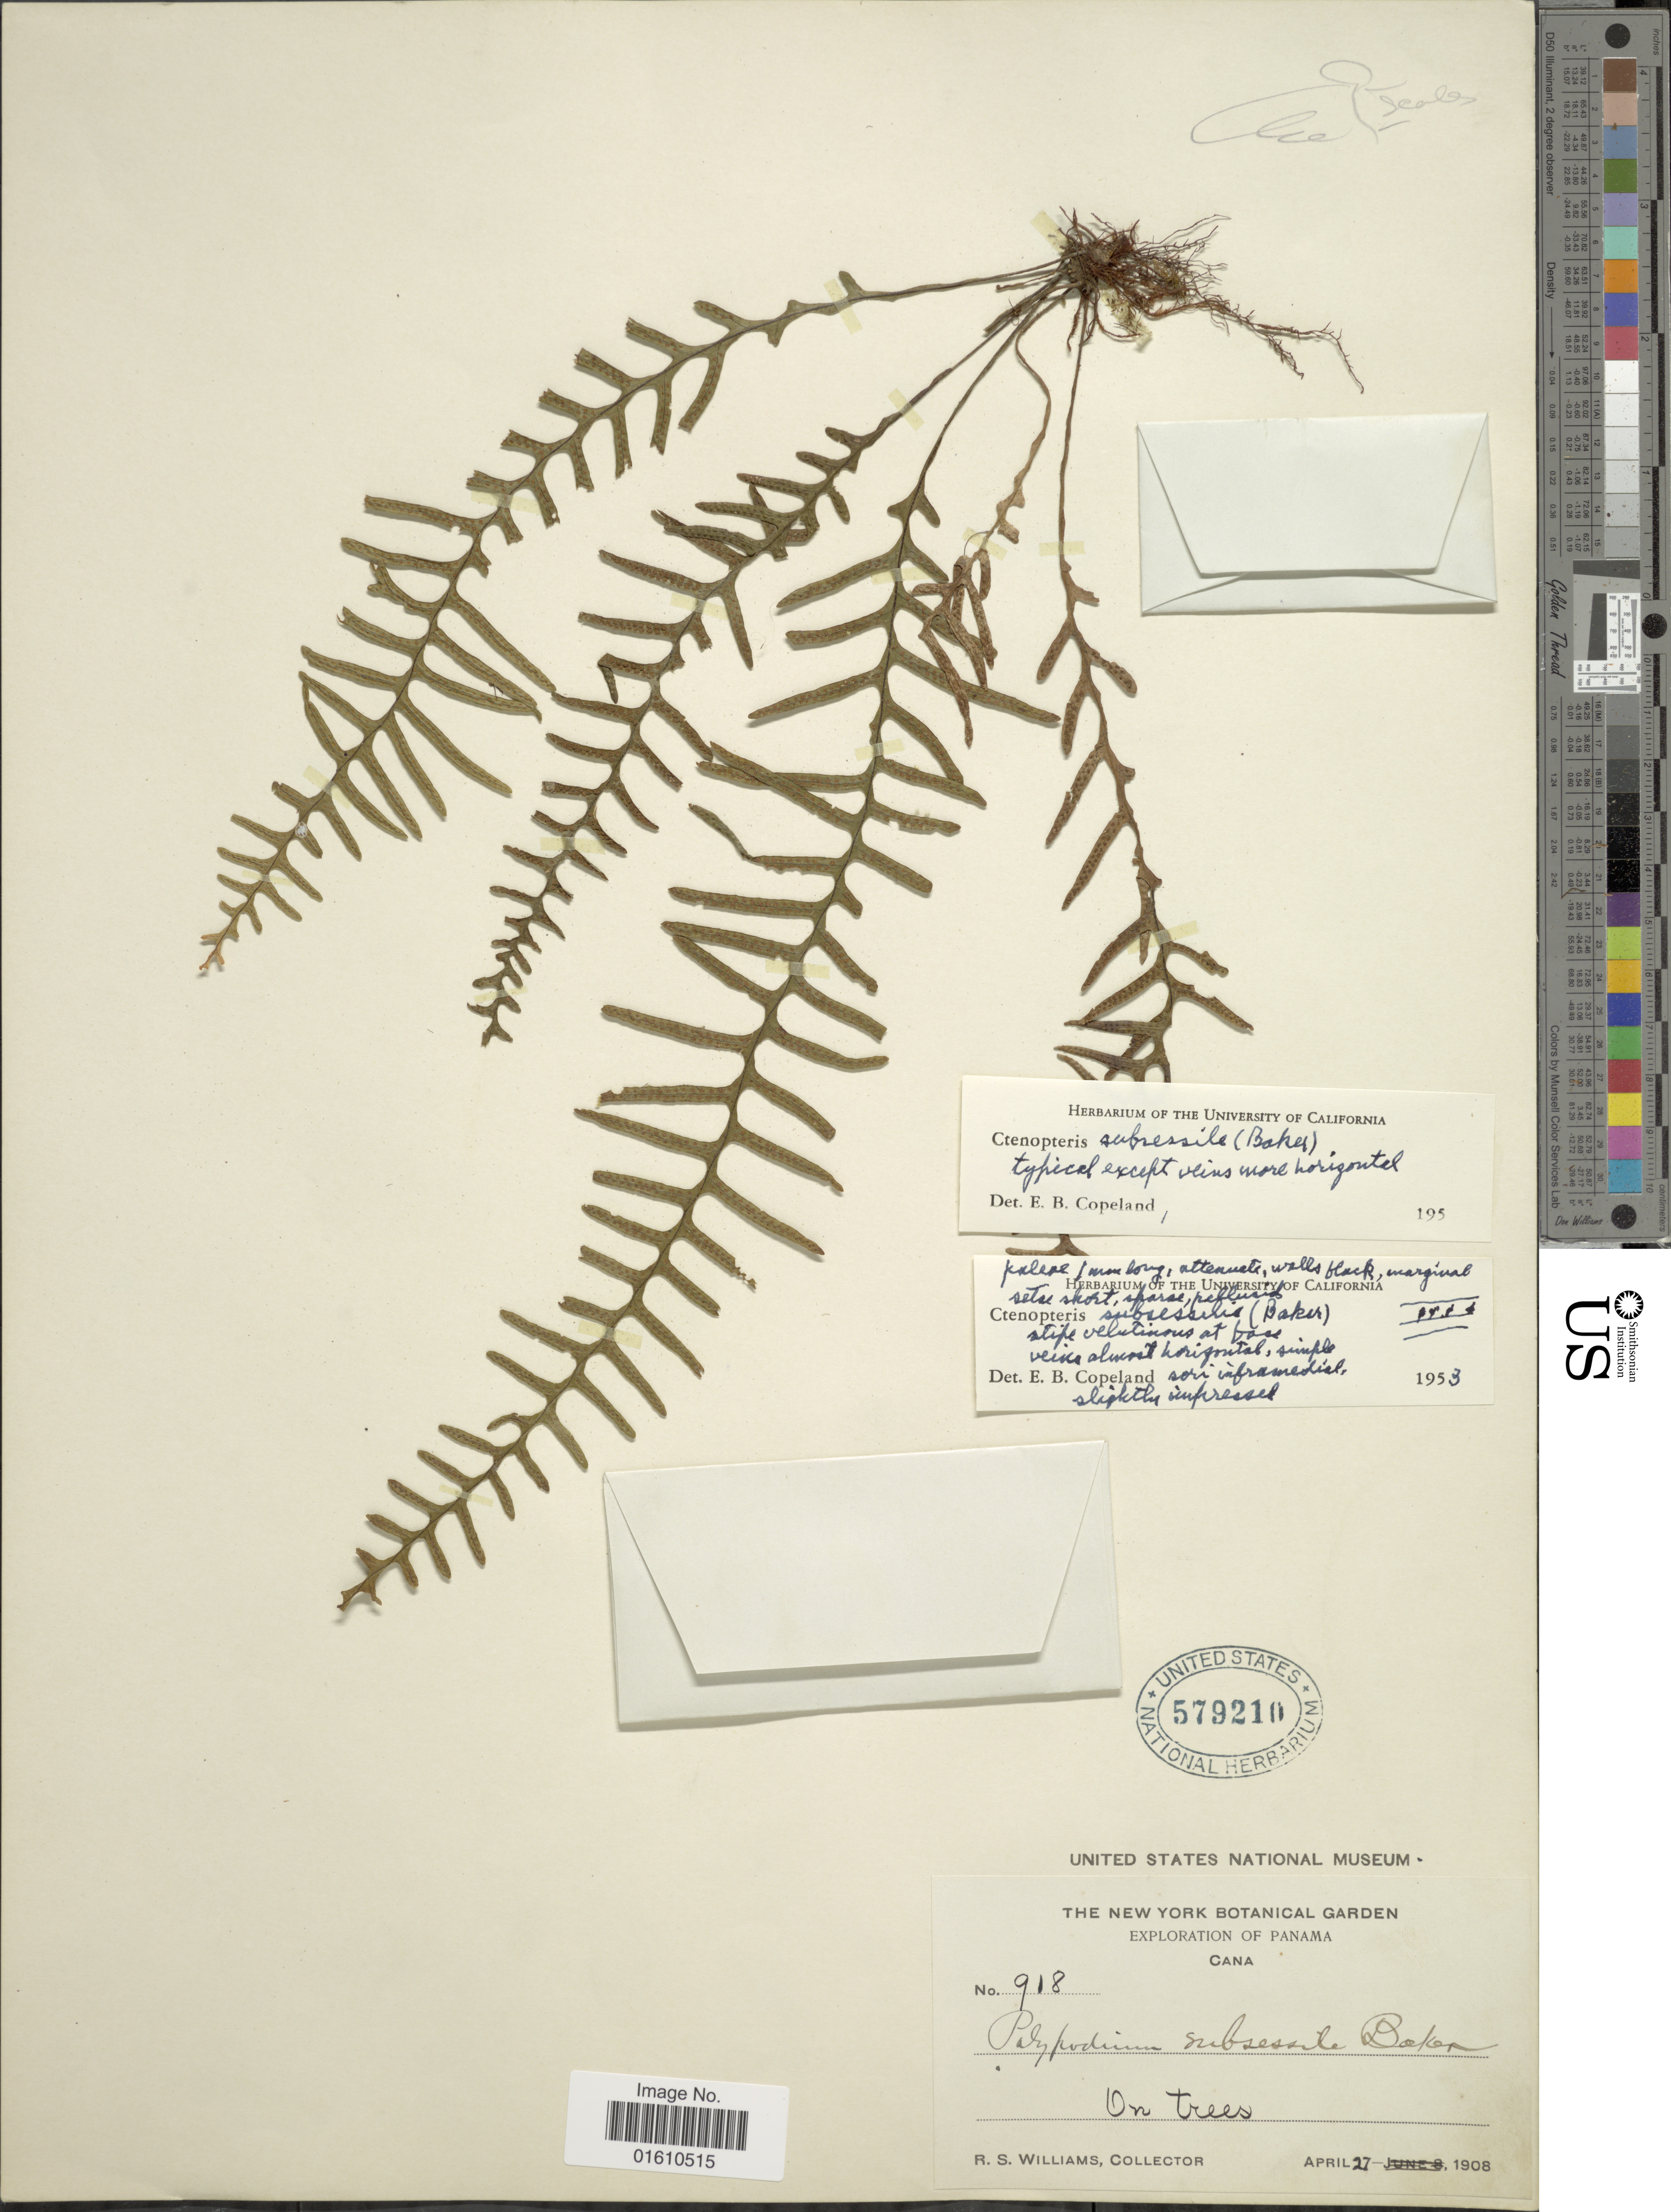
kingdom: Plantae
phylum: Tracheophyta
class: Polypodiopsida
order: Polypodiales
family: Polypodiaceae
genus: Lellingeria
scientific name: Lellingeria subsessilis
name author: (Baker) A.R. Sm. & R.C. Moran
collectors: R. S. Williams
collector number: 918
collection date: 1908-04-27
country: Panama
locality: Cana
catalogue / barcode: US 579210